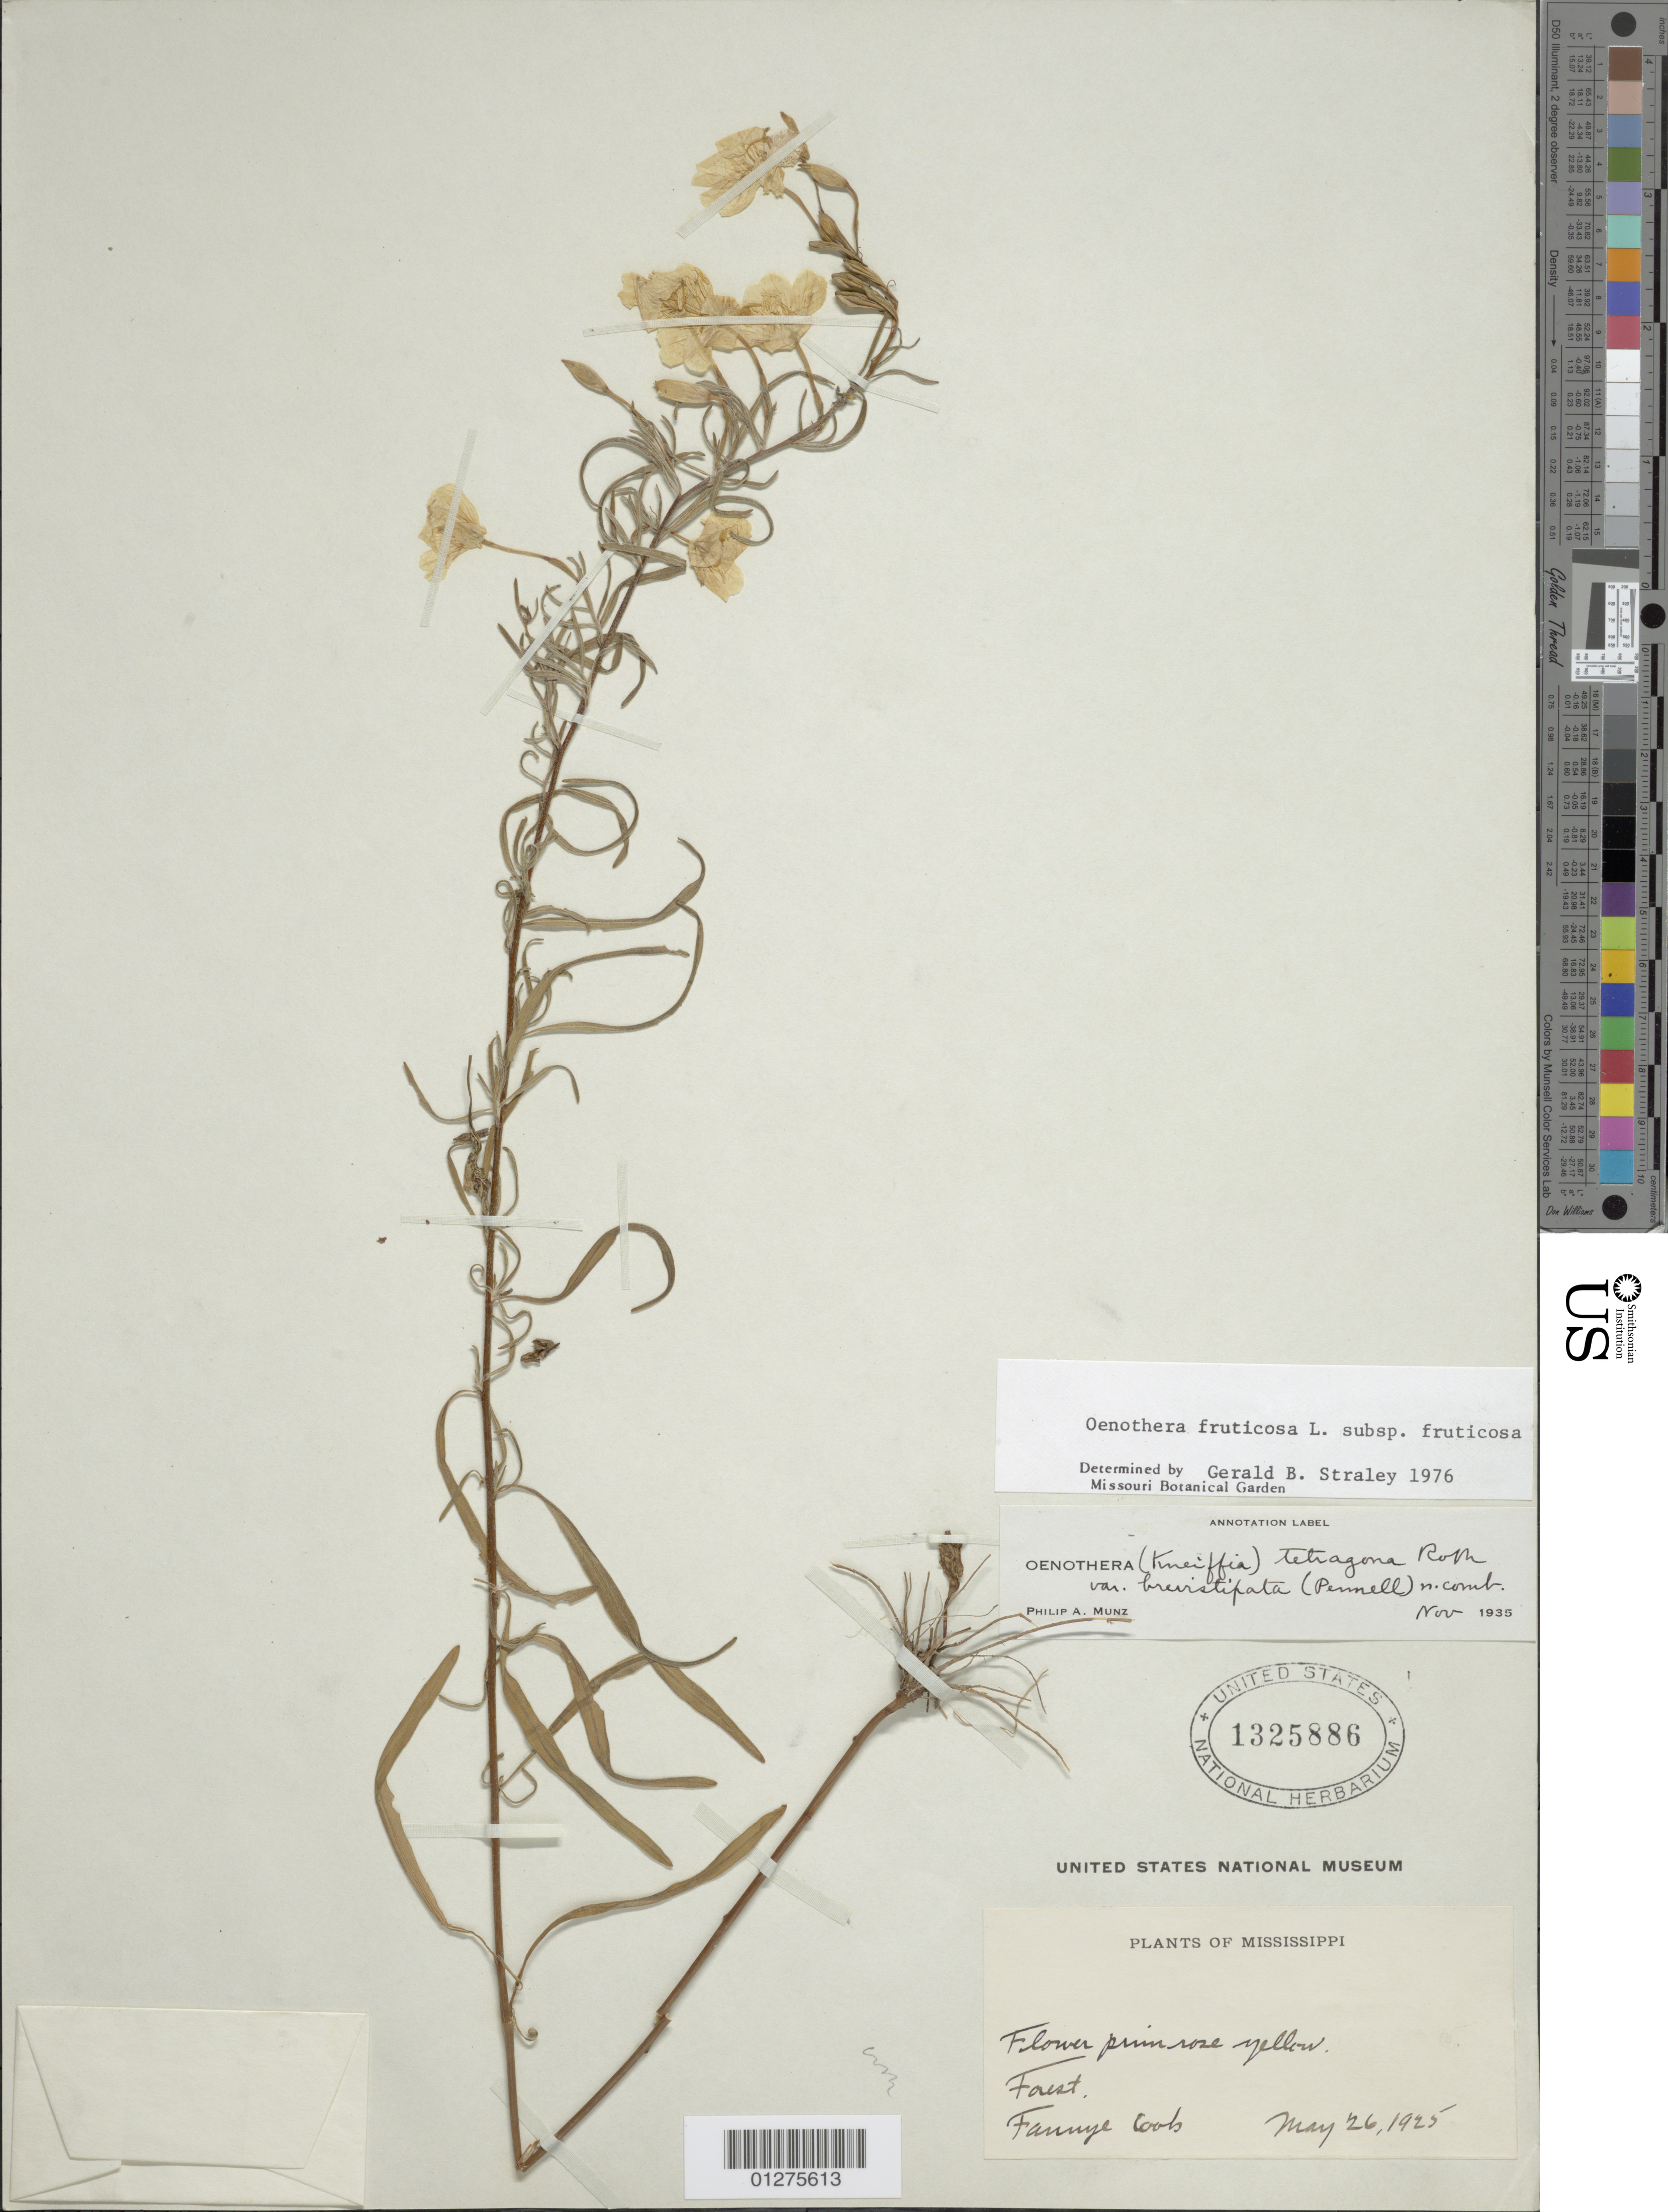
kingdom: Plantae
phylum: Tracheophyta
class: Magnoliopsida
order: Myrtales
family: Onagraceae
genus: Oenothera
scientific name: Oenothera fruticosa subsp. fruticosa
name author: L.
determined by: Straley, G. B.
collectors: F. A. Cook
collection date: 1925-05-26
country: United States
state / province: Mississippi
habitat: Forest.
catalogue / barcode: US 1325886